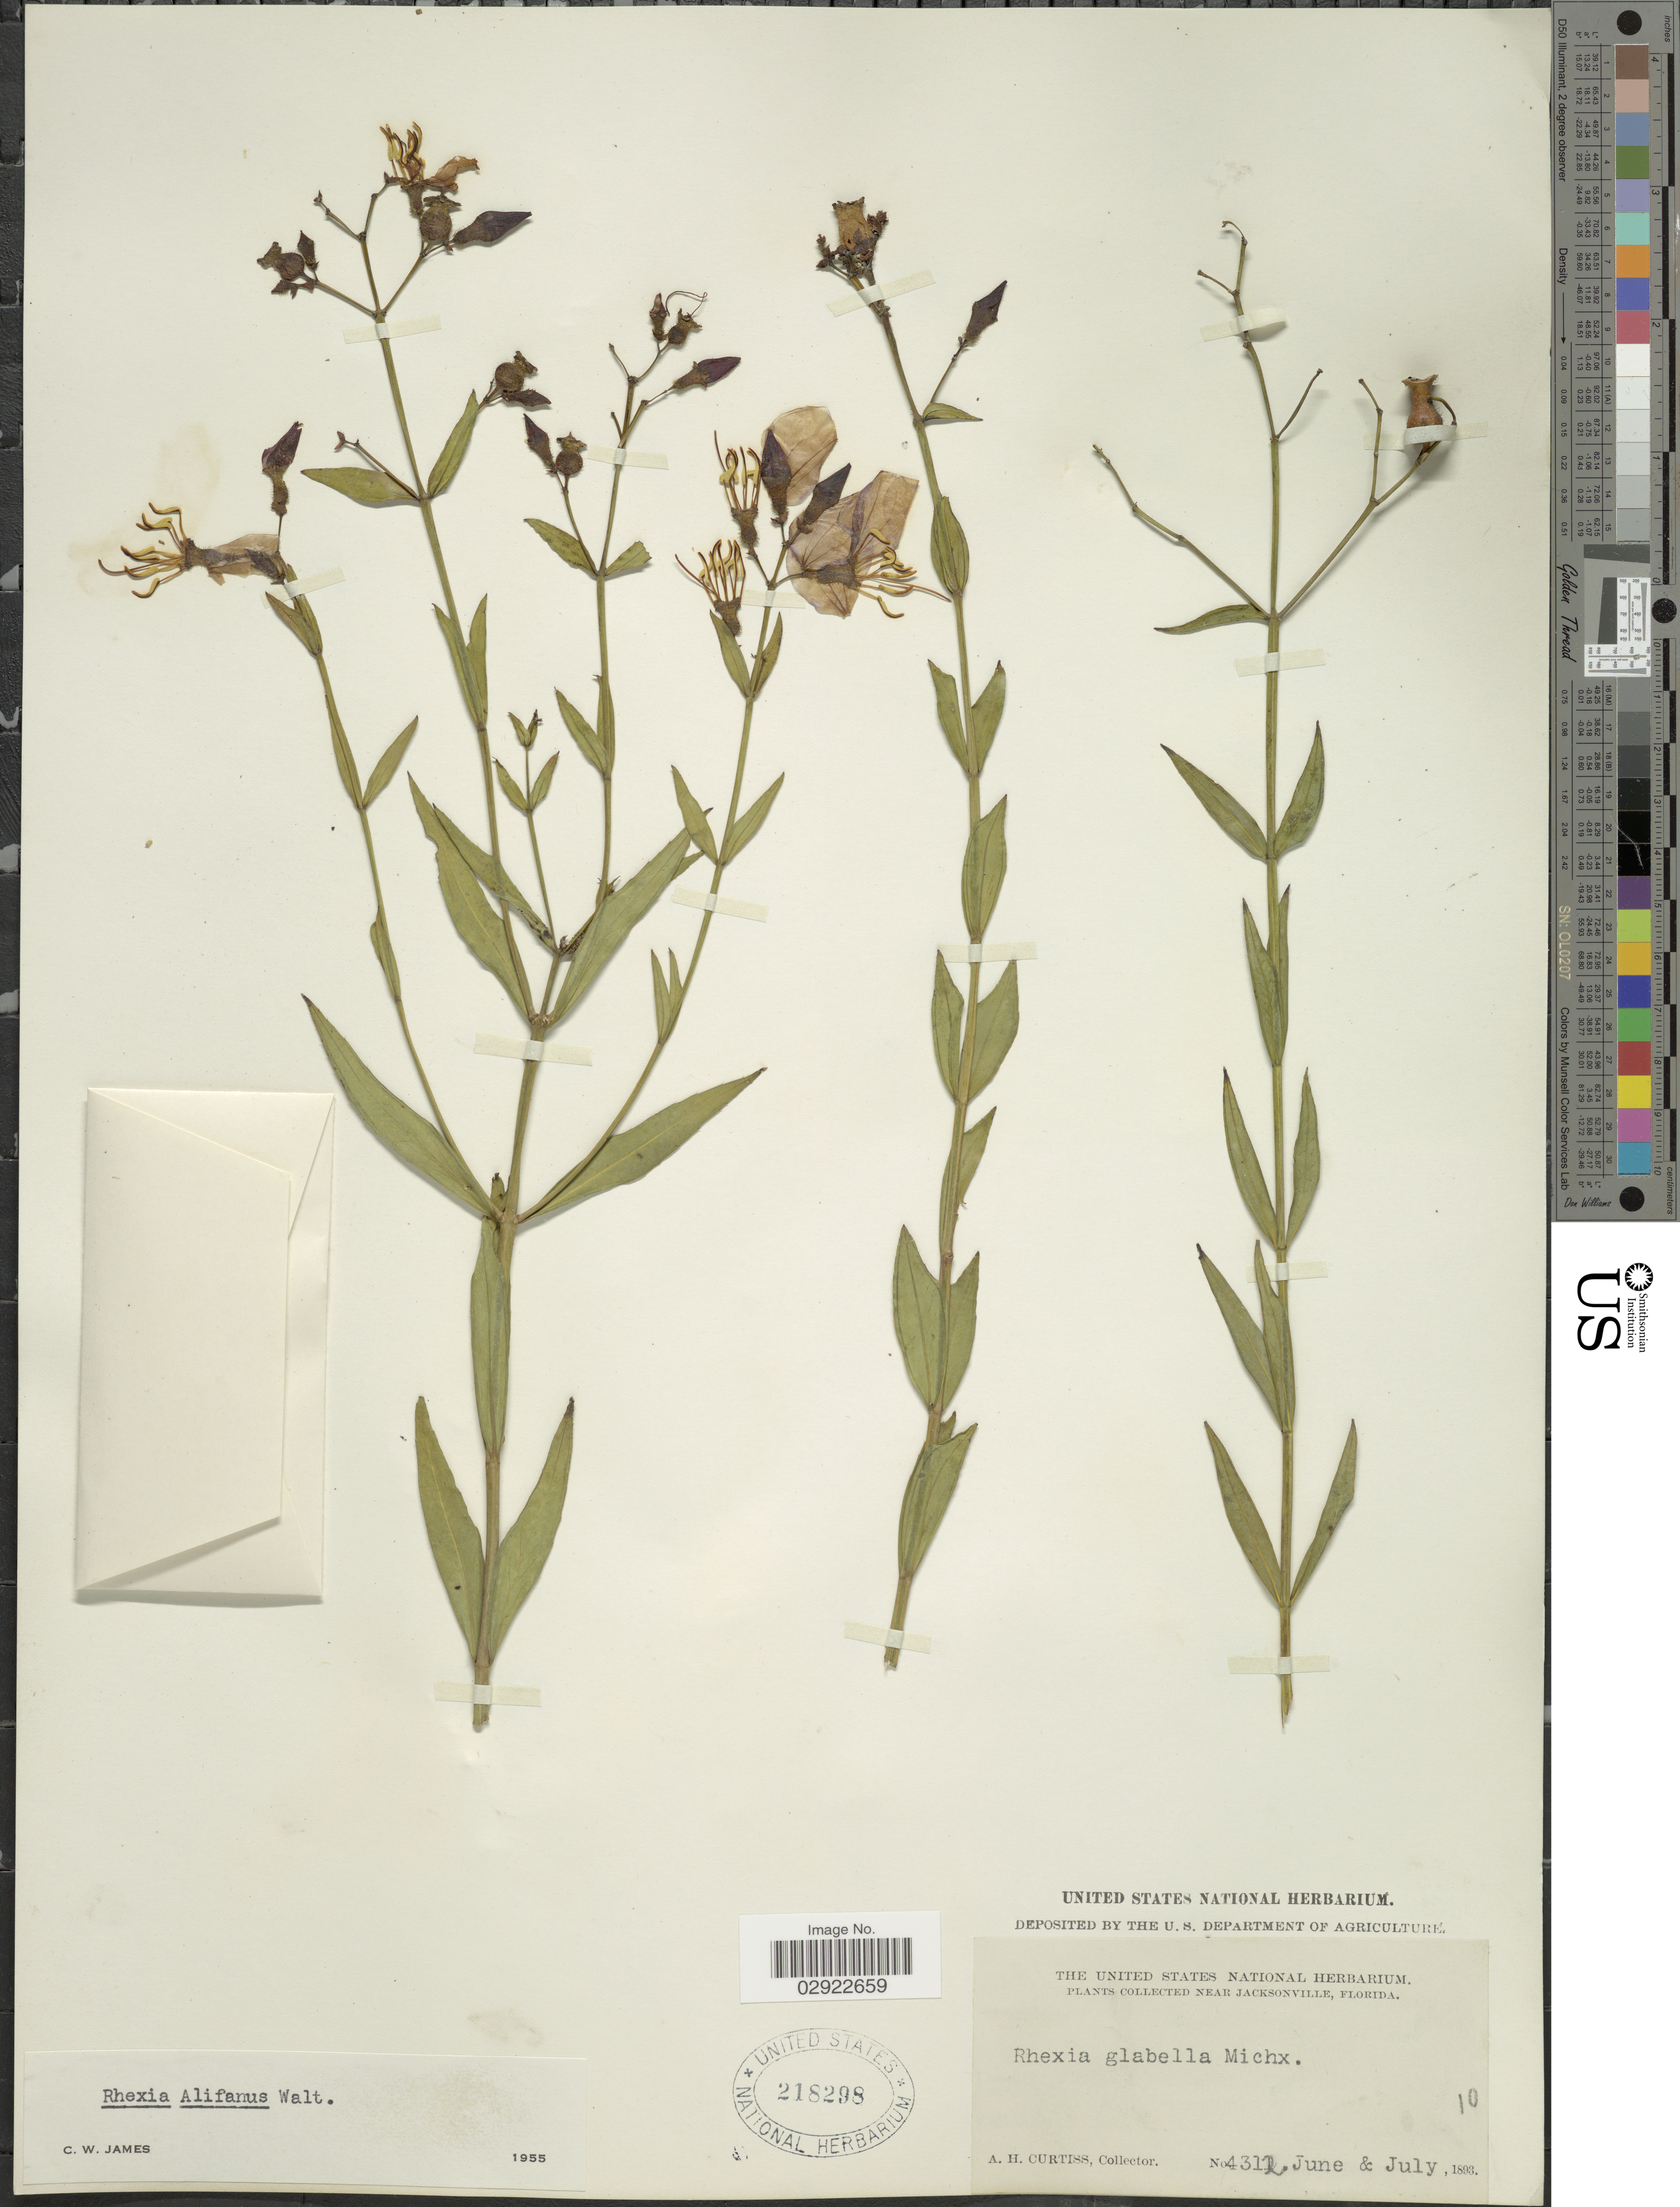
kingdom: Plantae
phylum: Tracheophyta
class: Magnoliopsida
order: Myrtales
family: Melastomataceae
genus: Rhexia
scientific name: Rhexia alifanus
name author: Walter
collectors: A. H. Curtiss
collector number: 4312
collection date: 1893-06/1893-07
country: United States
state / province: Florida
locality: Near Jacksonville.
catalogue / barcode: US 218298